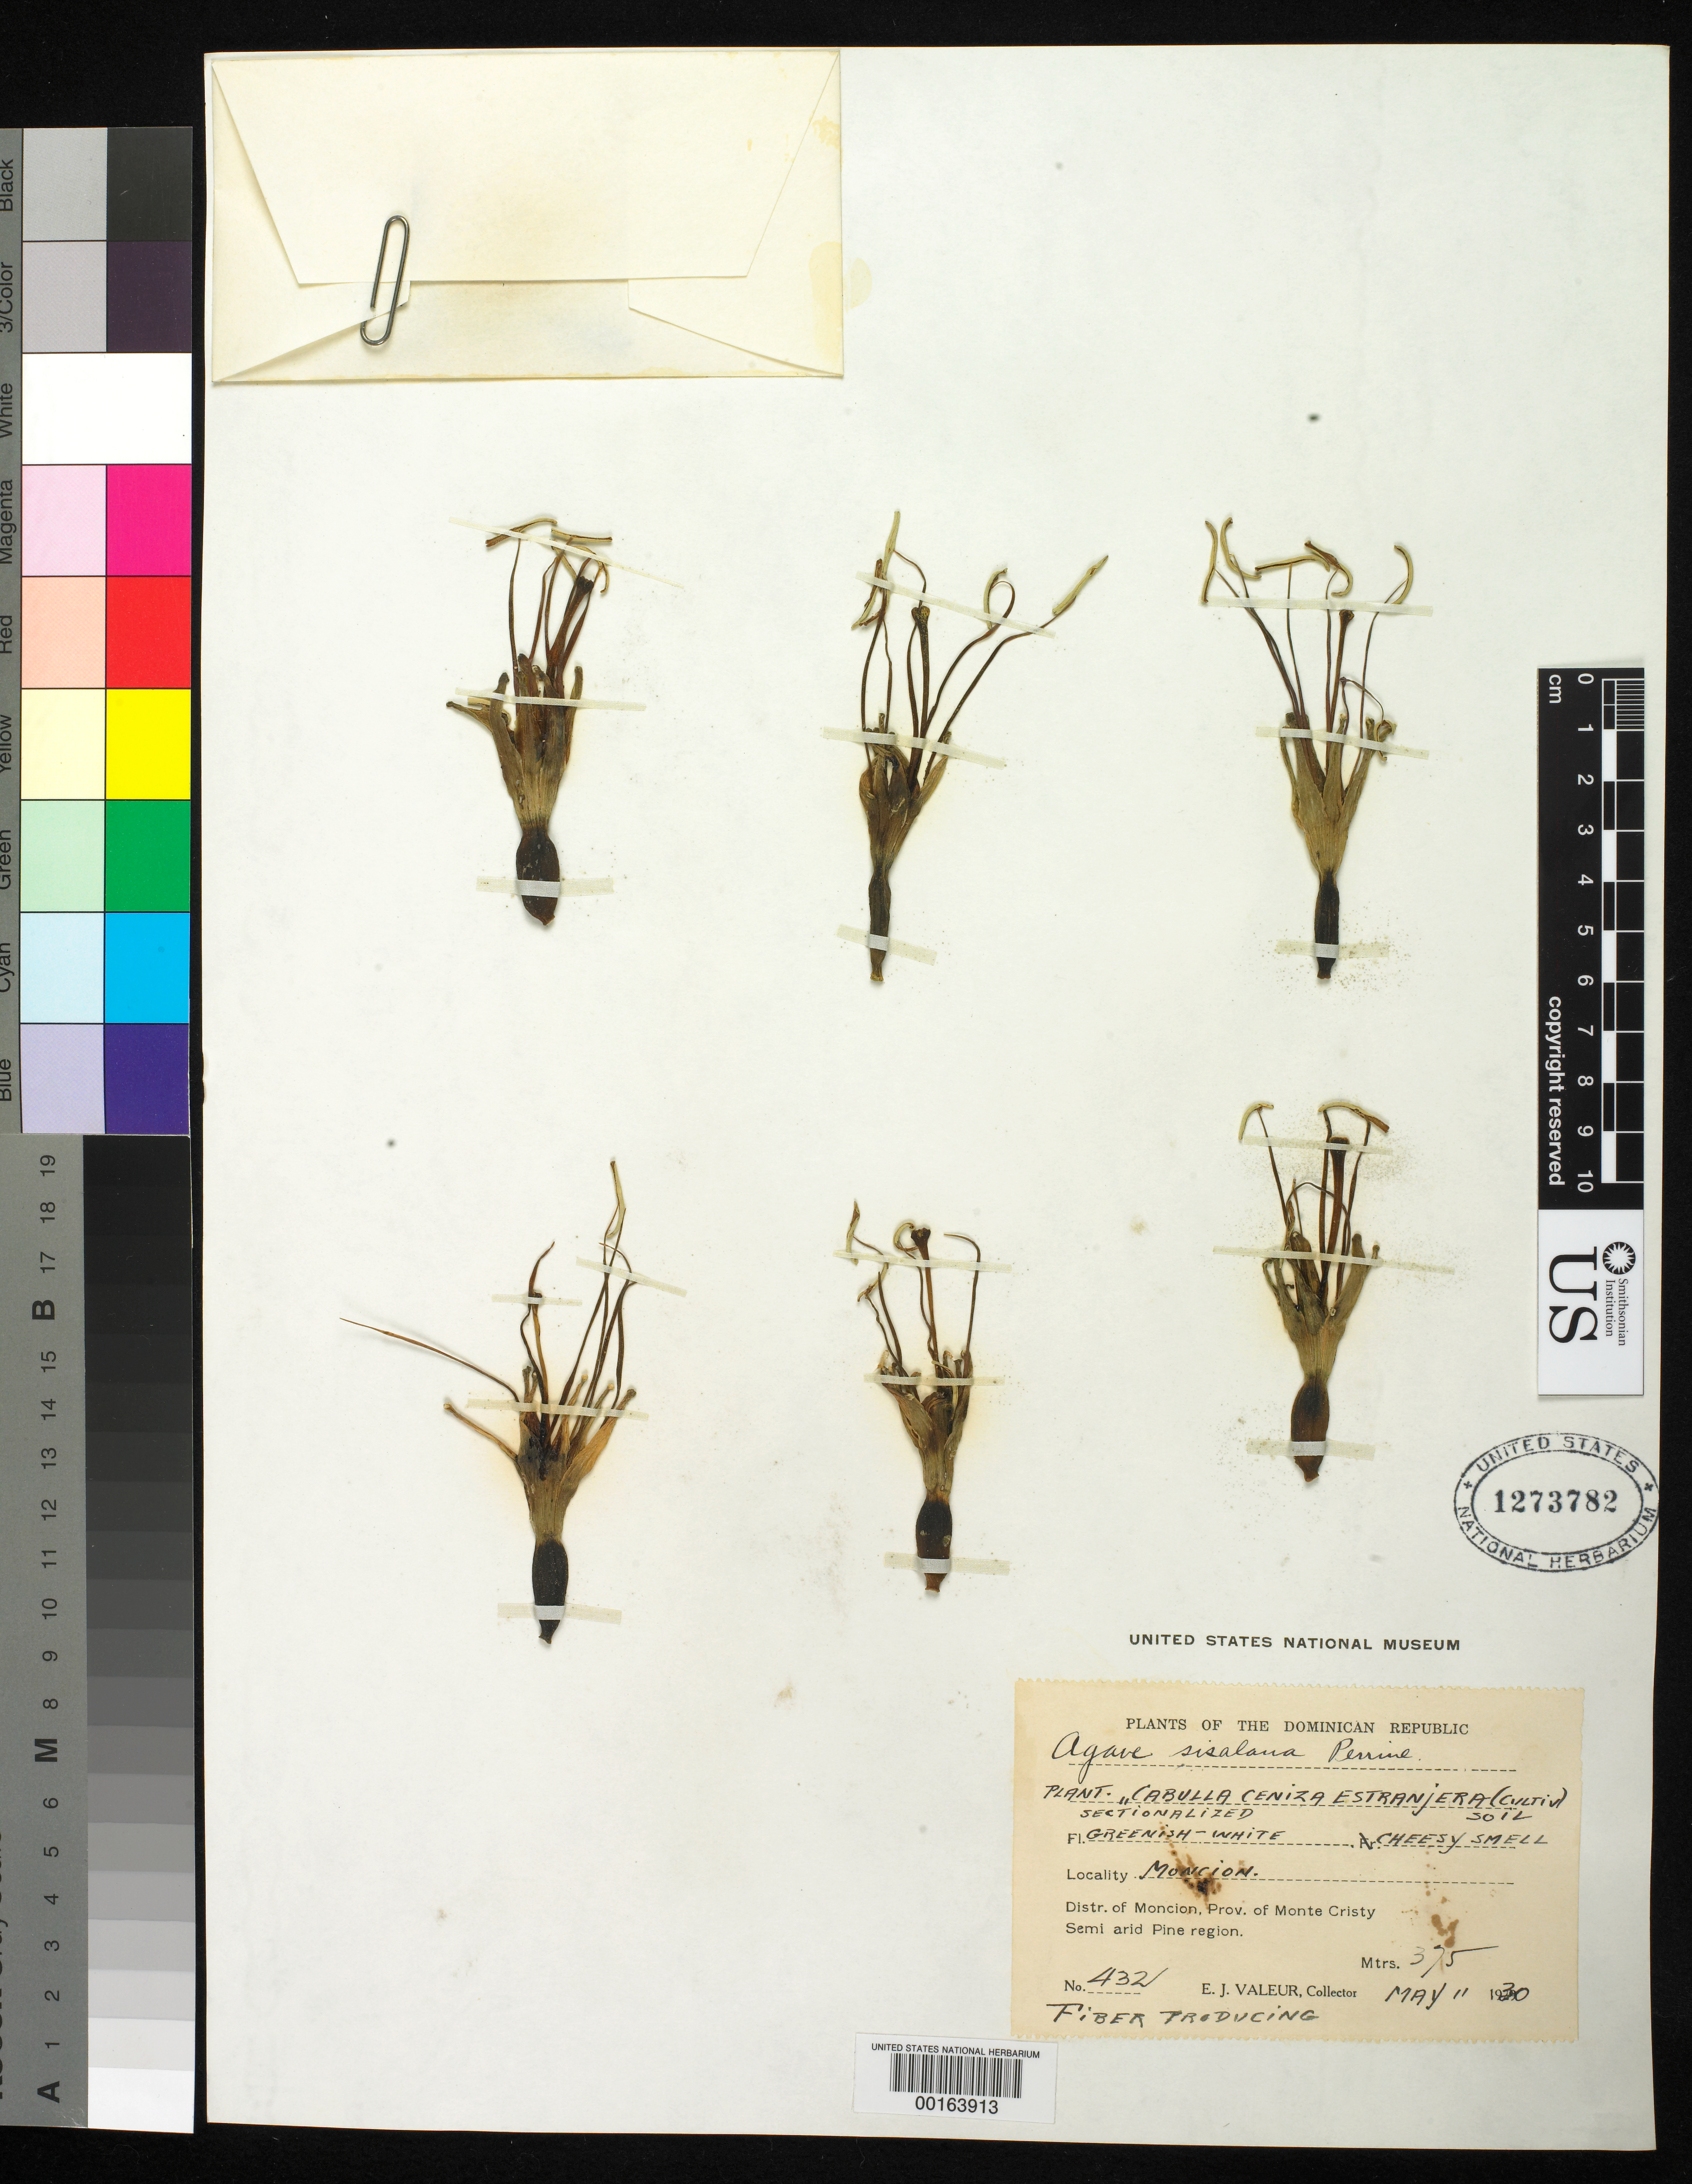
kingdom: Plantae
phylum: Tracheophyta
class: Liliopsida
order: Asparagales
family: Asparagaceae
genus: Agave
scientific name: Agave sisalana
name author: Perrine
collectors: E. Valeur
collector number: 432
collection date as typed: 11 May 1930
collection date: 1930-05-11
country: Dominican Republic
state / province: Monte Cristi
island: Hispaniola Island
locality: Moncion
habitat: Semi arid pine region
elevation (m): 375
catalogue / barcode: US 1273782